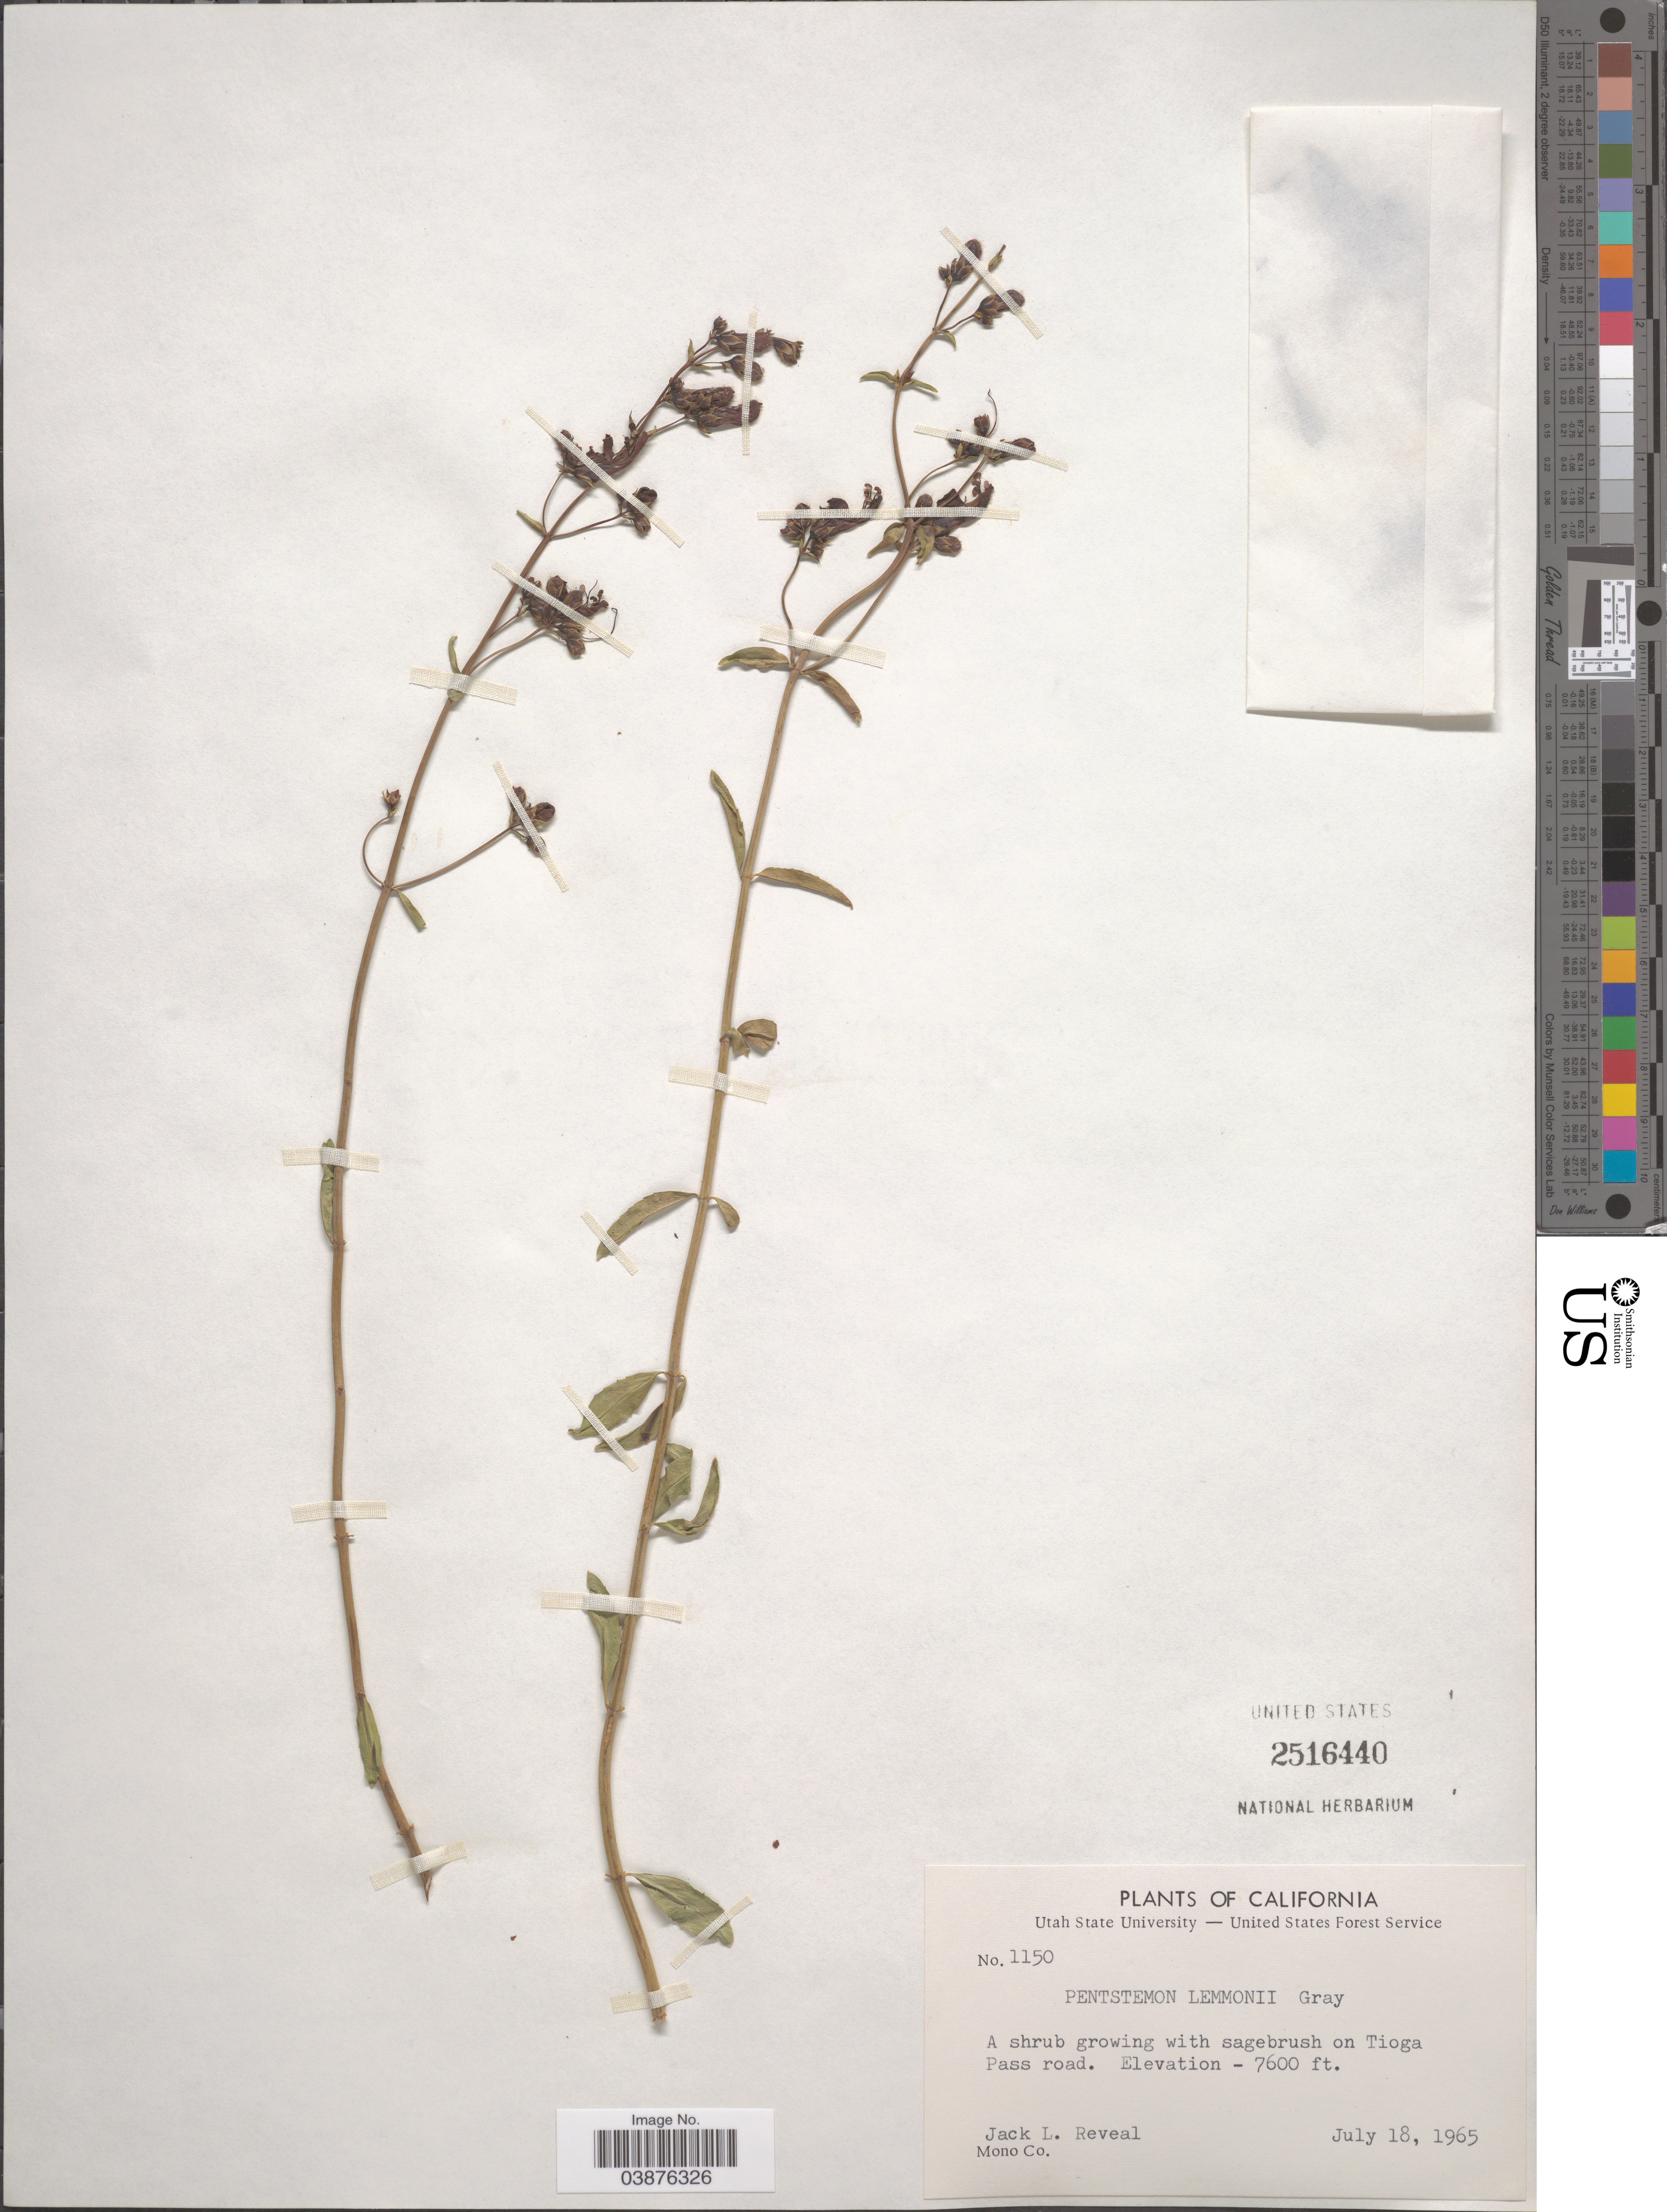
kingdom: Plantae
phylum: Tracheophyta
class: Magnoliopsida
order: Lamiales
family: Plantaginaceae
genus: Penstemon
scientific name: Penstemon lemmonii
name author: A. Gray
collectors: J. L. Reveal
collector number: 1150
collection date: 1965-07-18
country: United States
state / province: California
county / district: Mono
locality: A shrub growing with sagebrush on Tioga Pass road. Mono Co.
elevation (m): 2316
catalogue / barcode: US 2516440